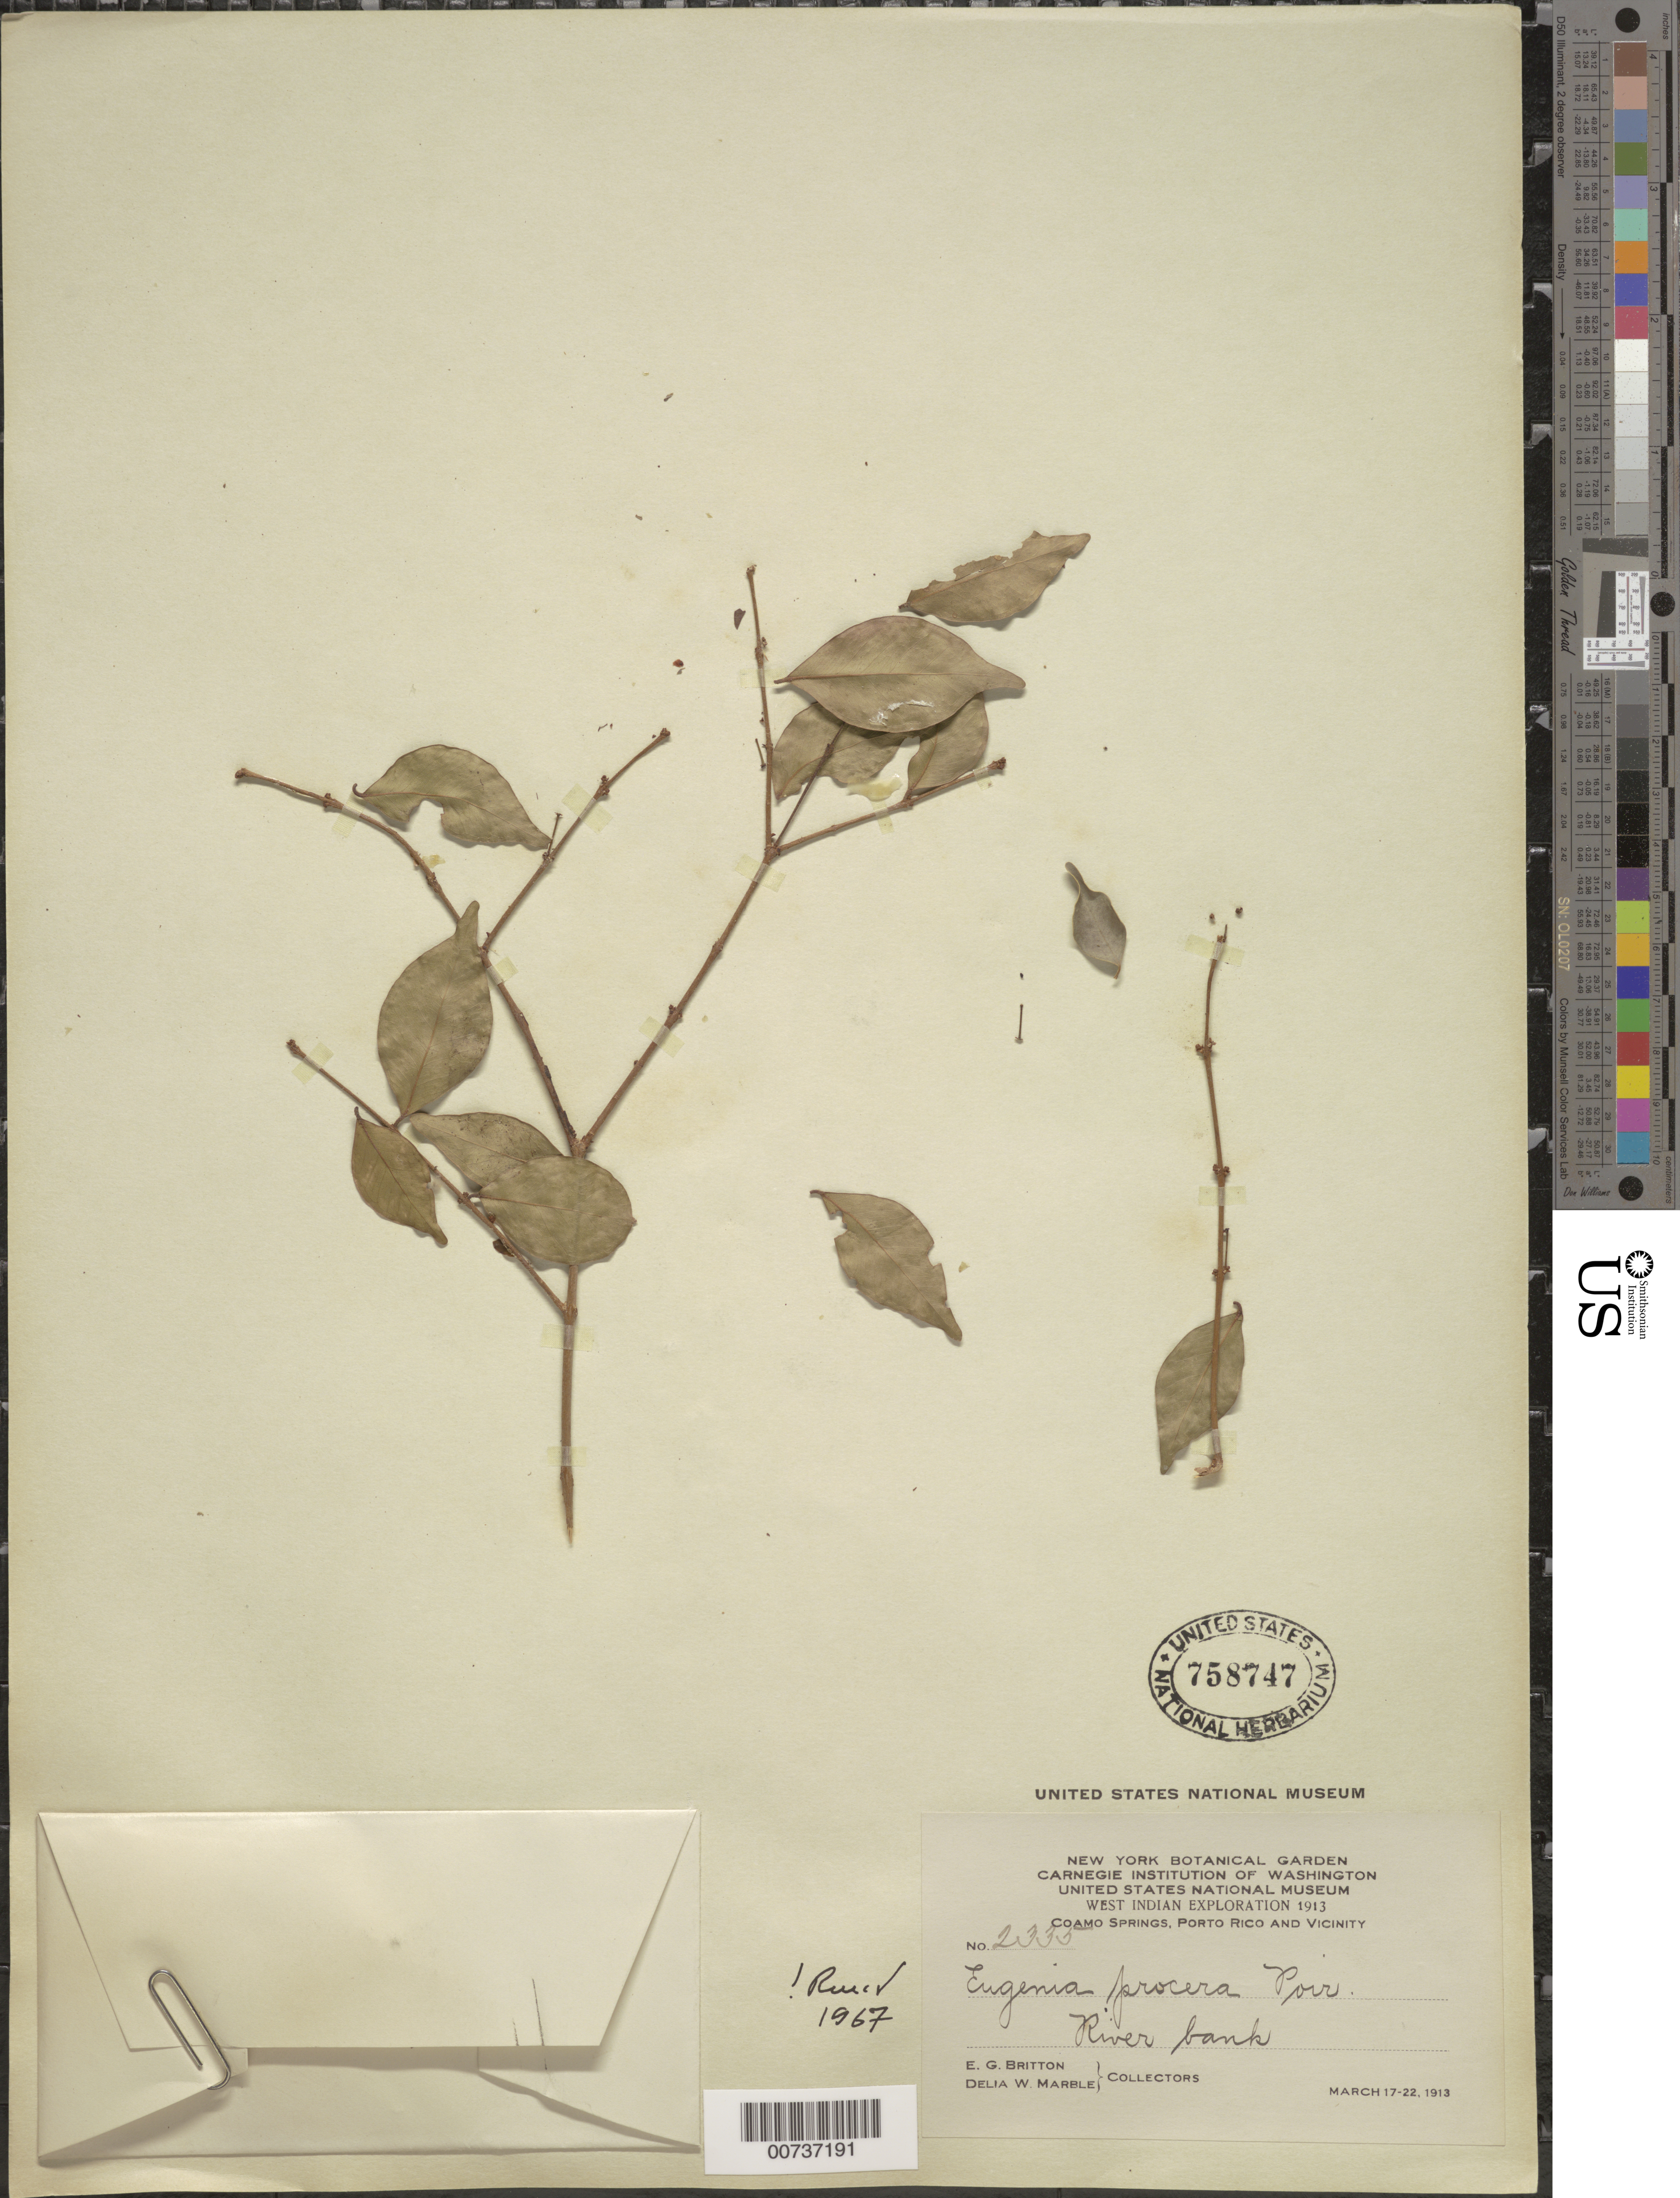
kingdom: Plantae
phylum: Tracheophyta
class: Magnoliopsida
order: Myrtales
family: Myrtaceae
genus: Eugenia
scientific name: Eugenia procera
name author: (Sw.) Poir.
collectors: N. Britton & D. W. Marble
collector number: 2335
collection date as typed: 17 Mar 1913 to 22 Mar 1913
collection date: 1913-03-17/1913-03-22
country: Puerto Rico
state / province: Coamo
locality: Coamo Springs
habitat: River bank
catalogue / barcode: US 758747